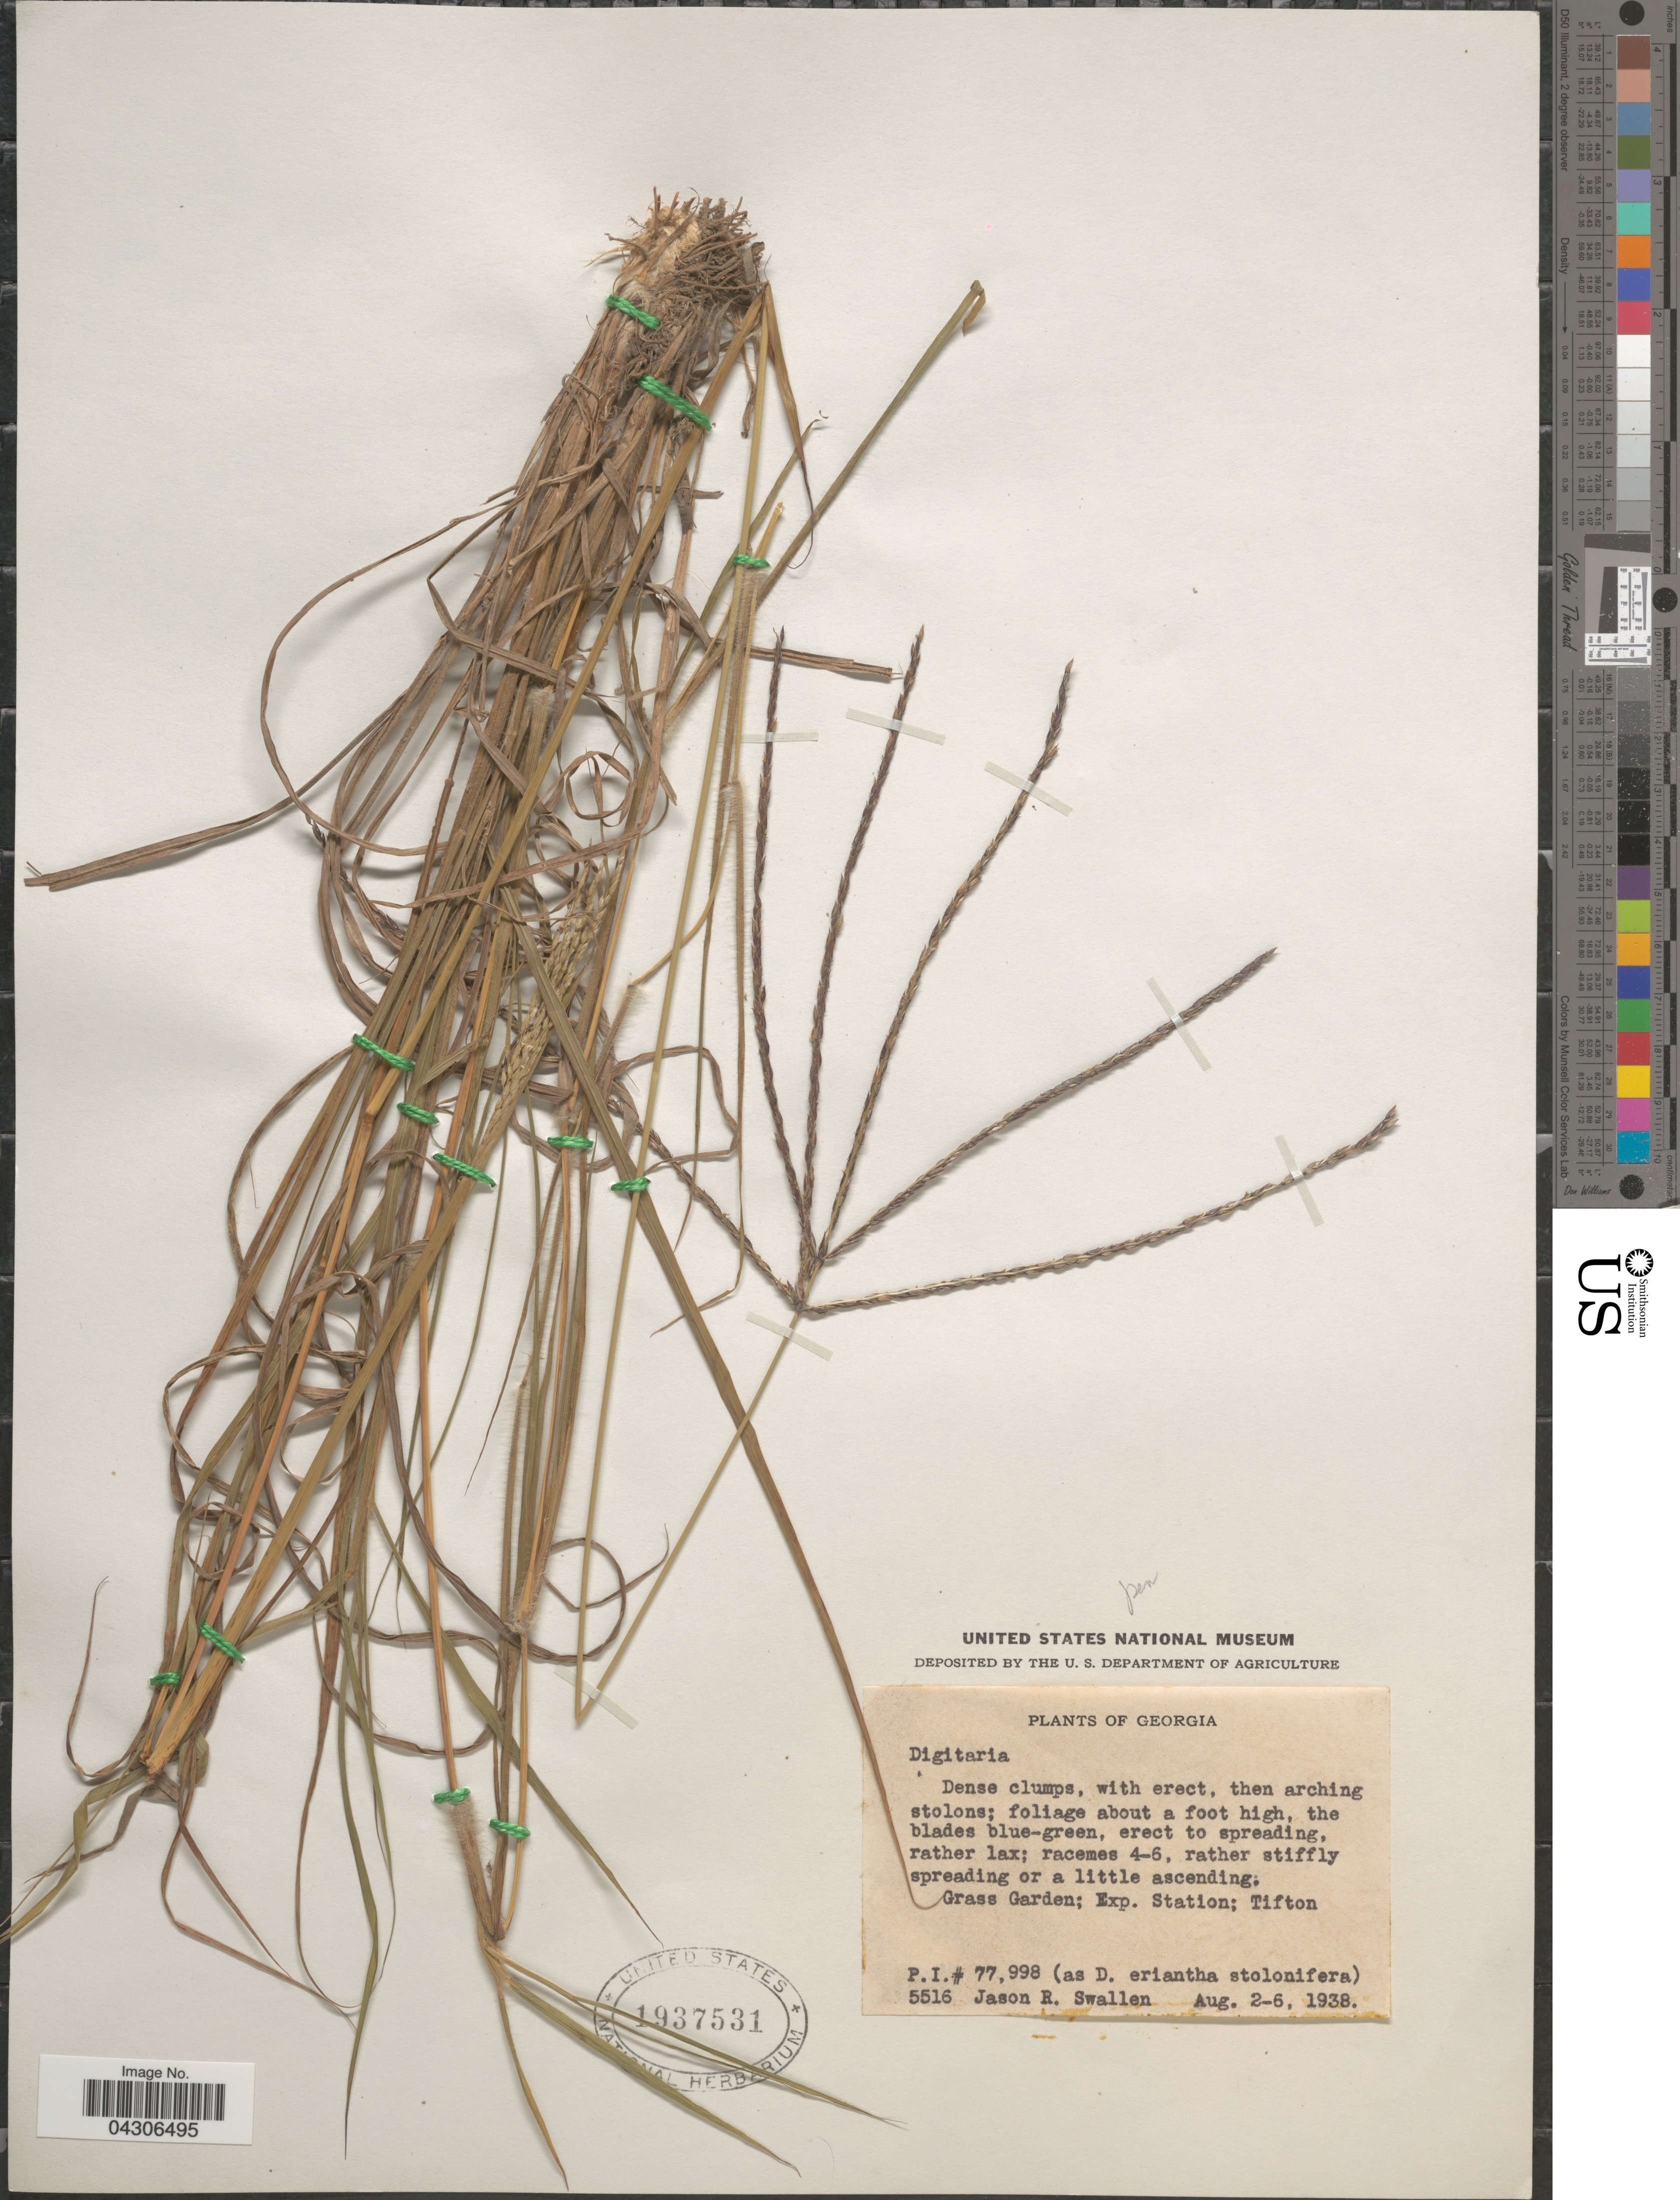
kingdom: Plantae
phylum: Tracheophyta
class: Liliopsida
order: Poales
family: Poaceae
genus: Digitaria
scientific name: Digitaria sp.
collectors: J. R. Swallen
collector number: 5516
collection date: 1938-08-02/1938-08-06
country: United States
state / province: Georgia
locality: Grass Garden; Exp. Station; Tifton.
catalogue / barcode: US 1937531